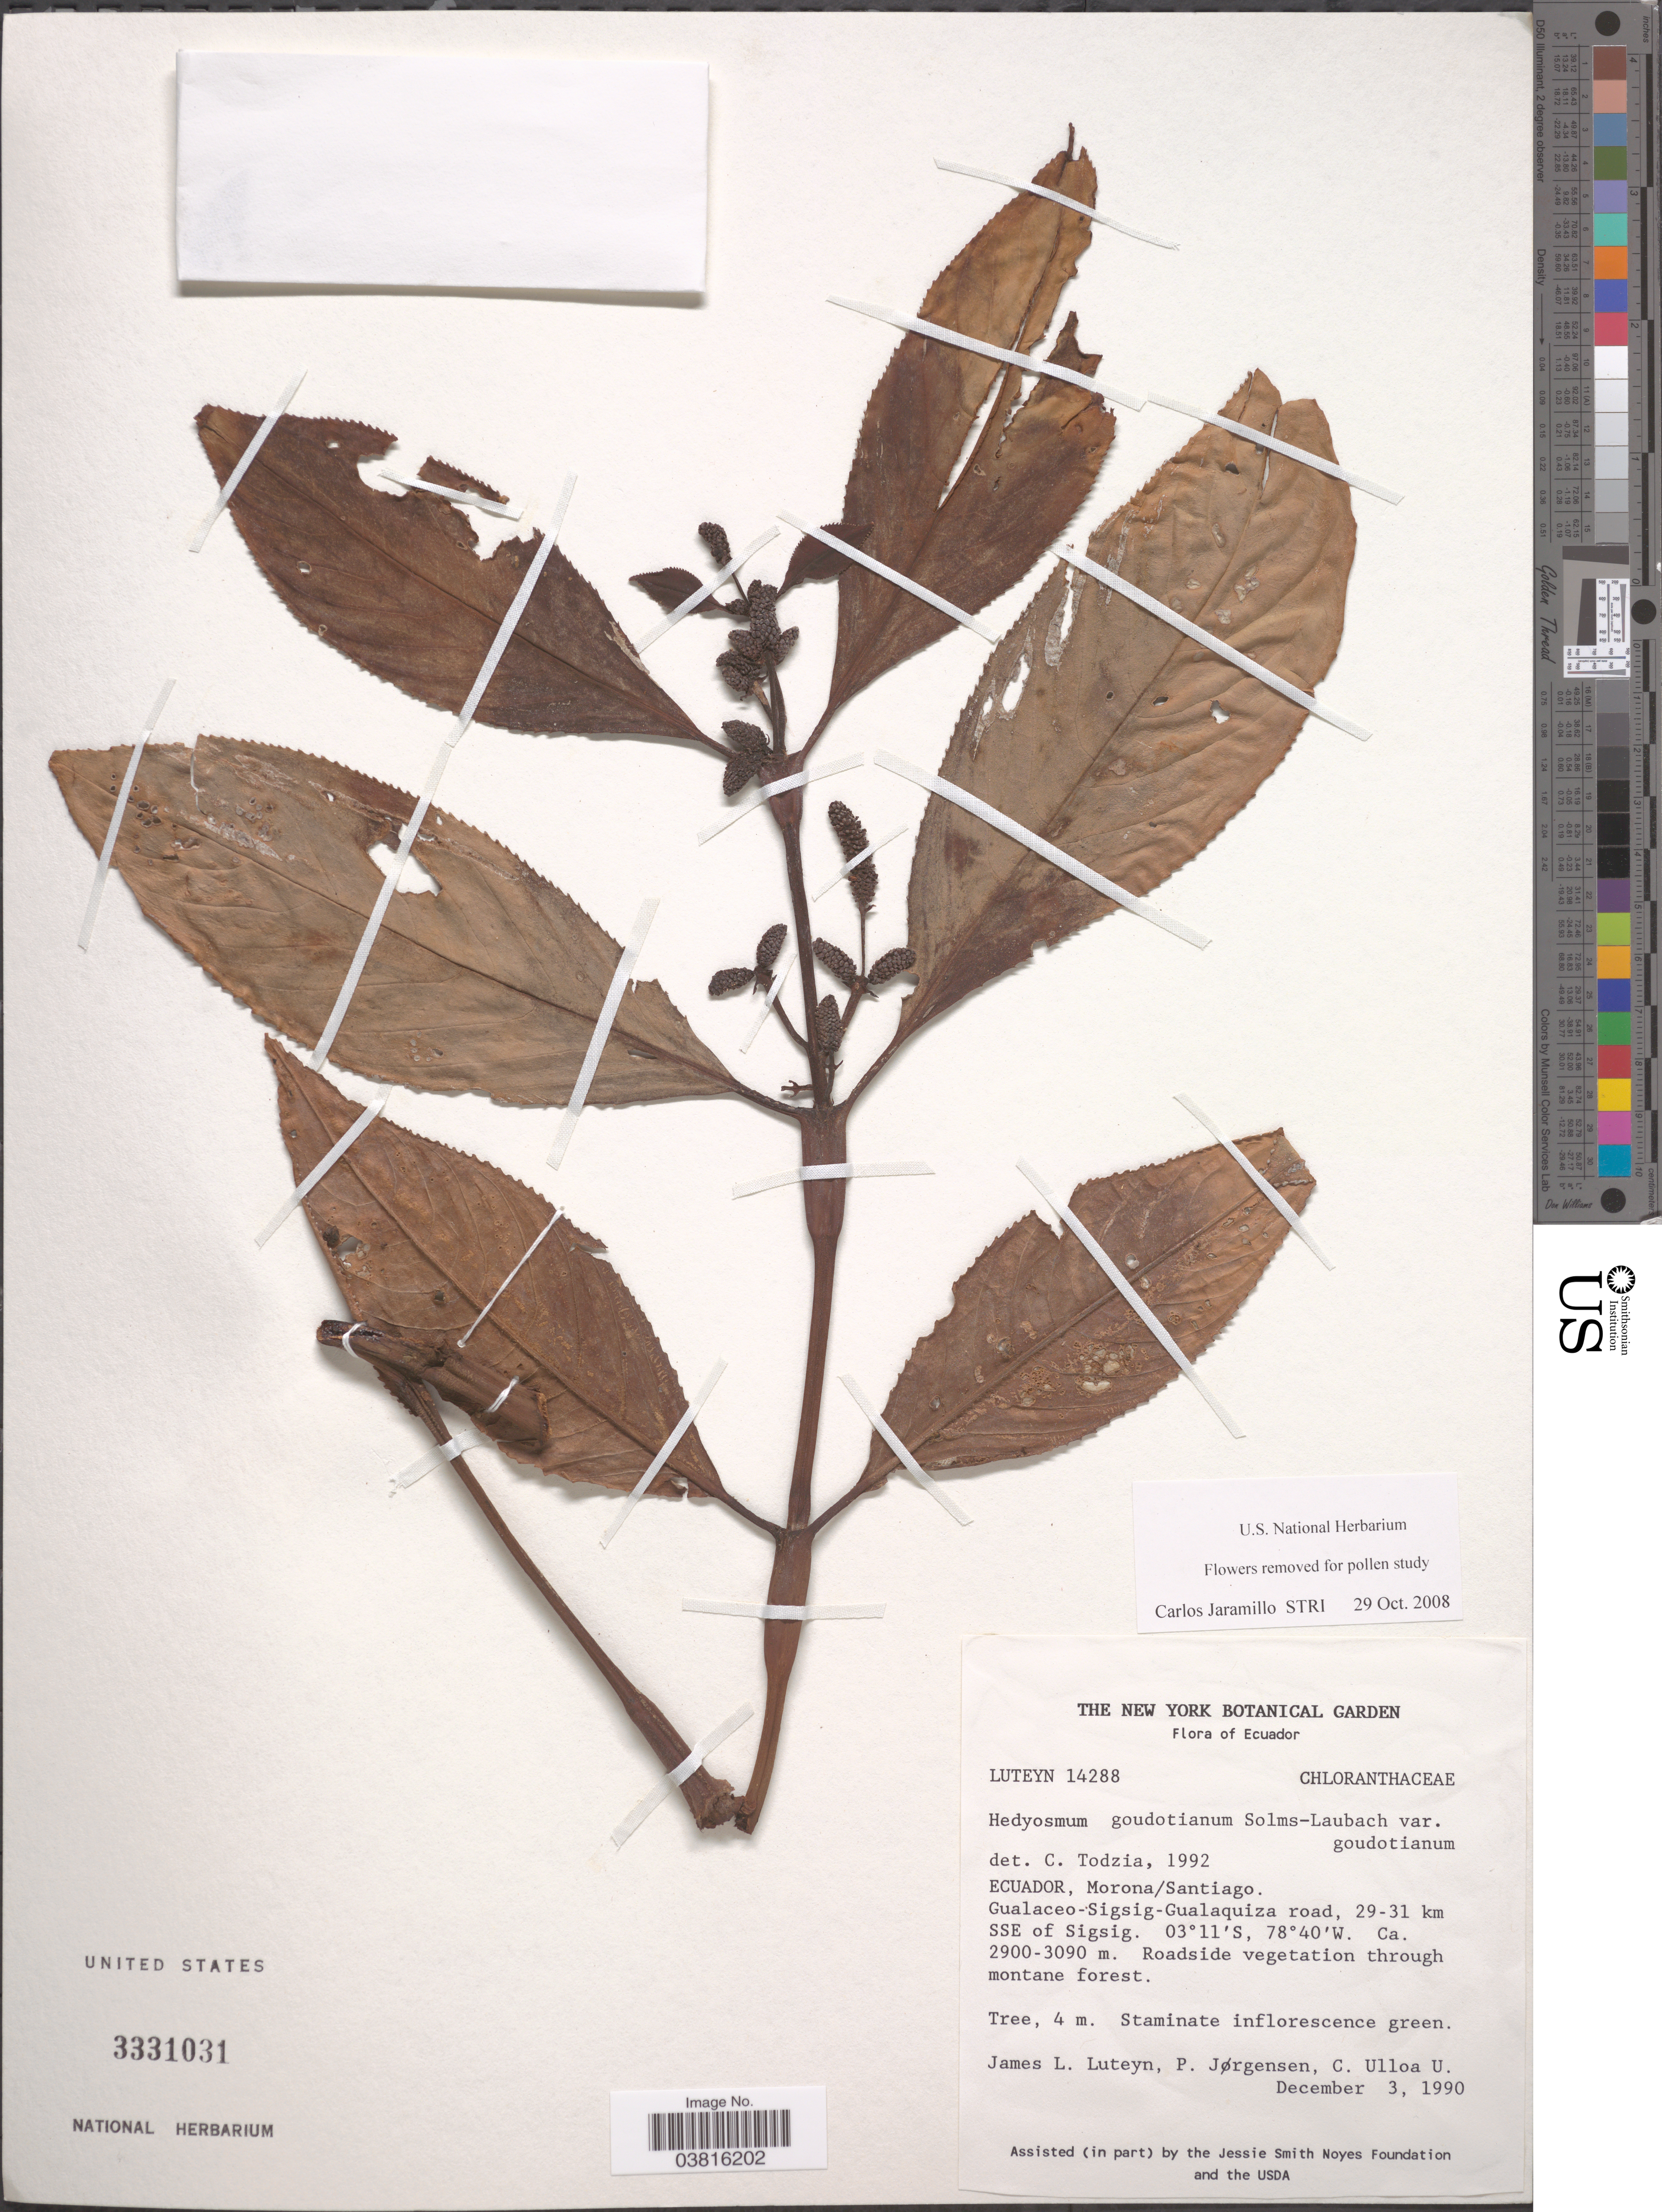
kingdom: Plantae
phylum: Tracheophyta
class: Magnoliopsida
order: Chloranthales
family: Chloranthaceae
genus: Hedyosmum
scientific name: Hedyosmum goudotianum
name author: Solms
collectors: J. L. Luteyn, P. Jörgensen & C. Ulloa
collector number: LUTEYN 14288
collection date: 1990-12-03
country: Ecuador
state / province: Morona-Santiago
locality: Gualaceo-Sigsig-Gualaquiza road, 29-31 km SSE of Sigsig. Roadside vegetation through montane forest.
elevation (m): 2900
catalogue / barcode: US 3331031